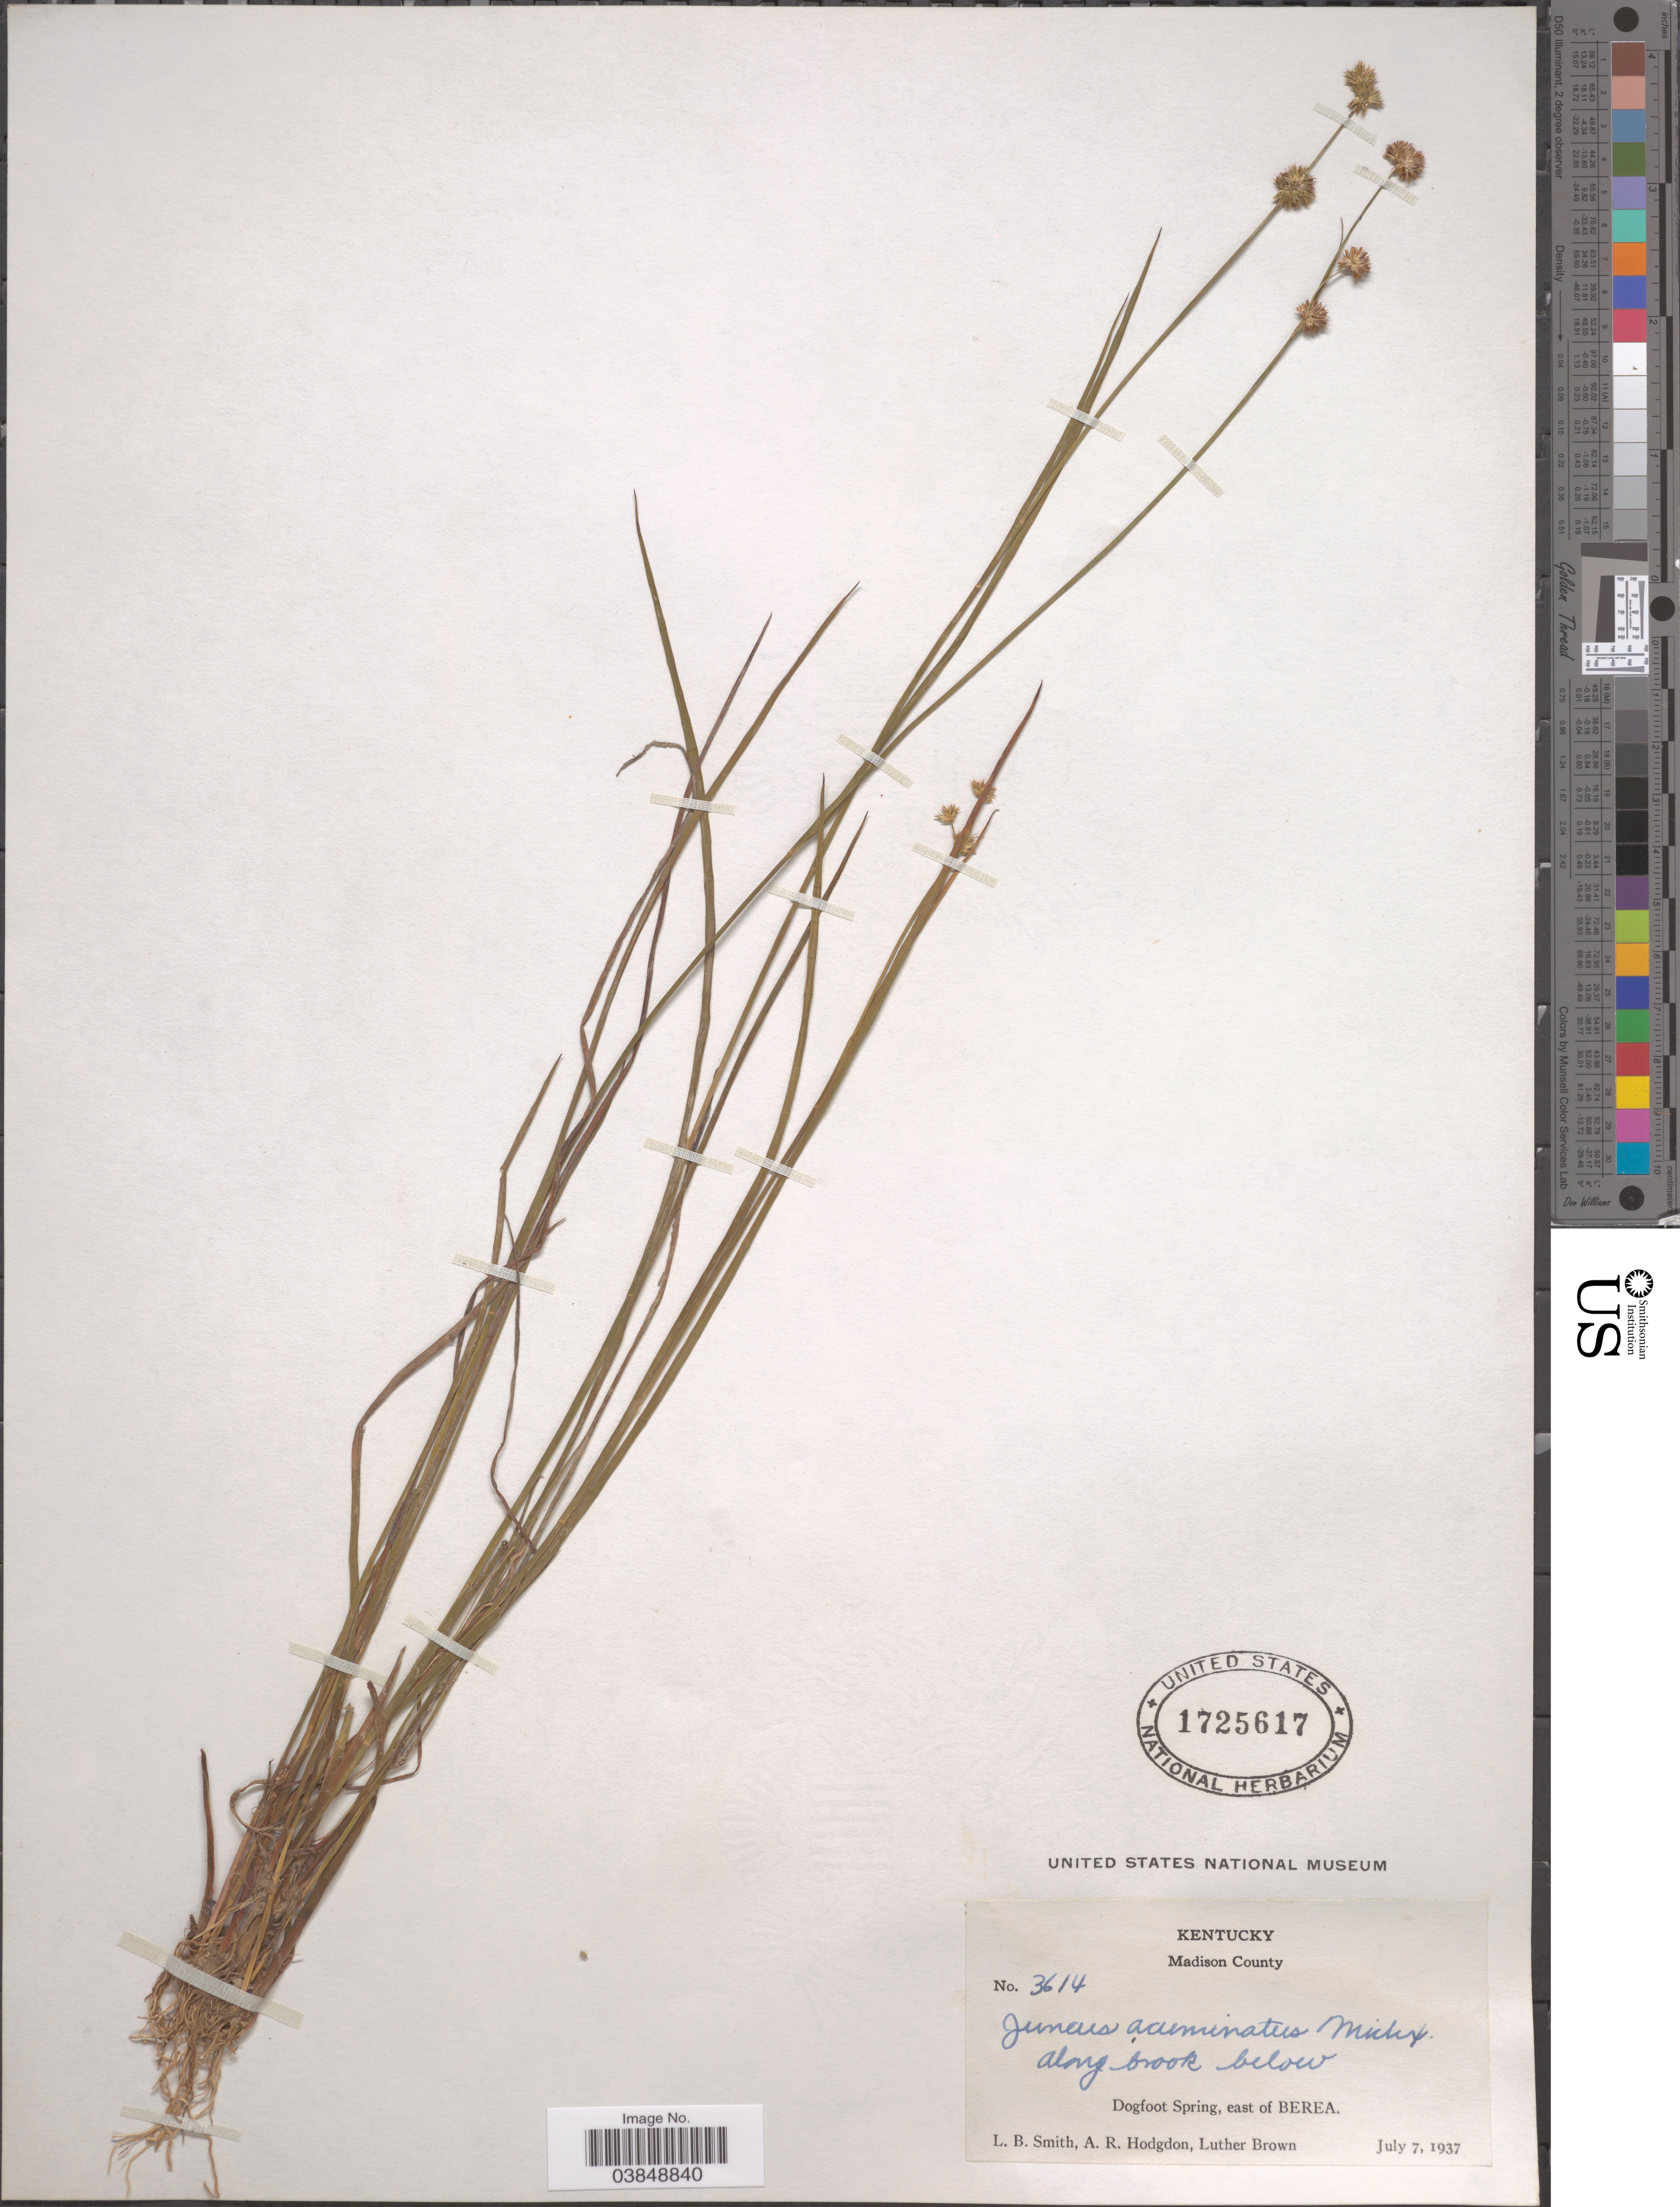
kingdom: Plantae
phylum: Tracheophyta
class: Liliopsida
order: Poales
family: Juncaceae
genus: Juncus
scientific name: Juncus acuminatus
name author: Michx.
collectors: L. Smith, A. R. Hodgdon & L. Brown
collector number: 3614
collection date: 1937-07-07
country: United States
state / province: Kentucky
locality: Madison County. Dogfoot Spring, east of Berea.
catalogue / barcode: US 1725617